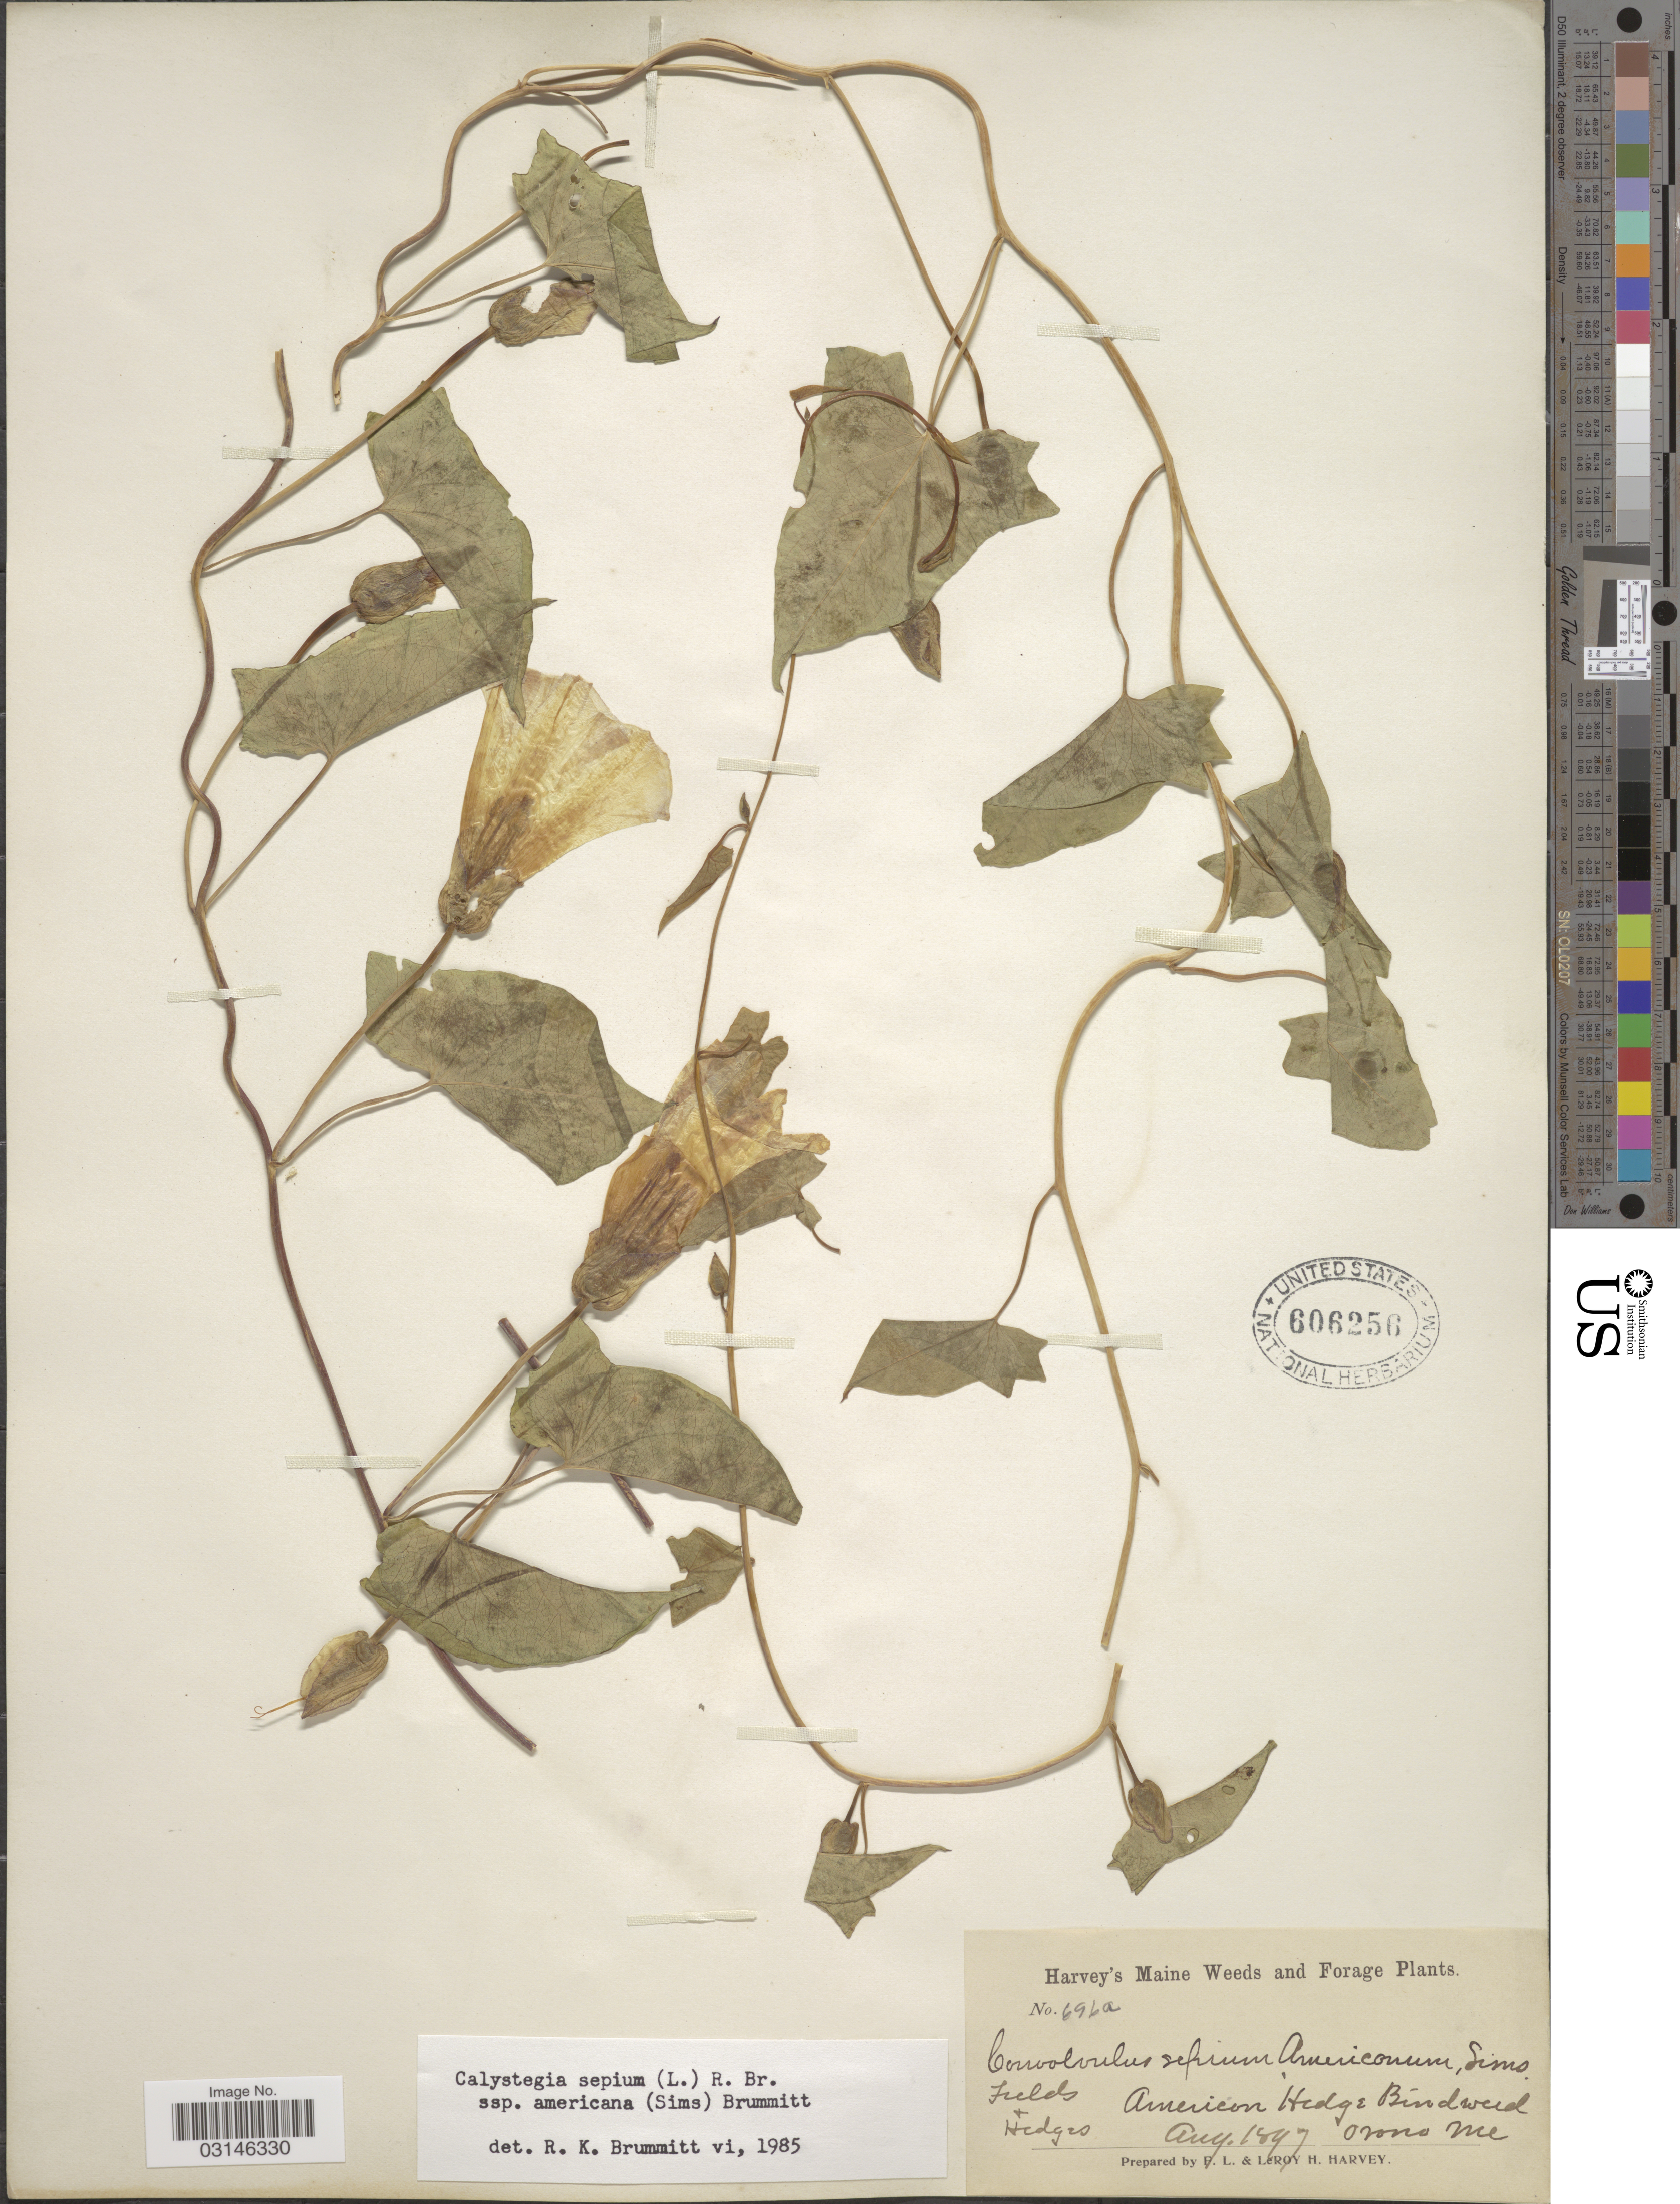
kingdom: Plantae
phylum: Tracheophyta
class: Magnoliopsida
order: Solanales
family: Convolvulaceae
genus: Calystegia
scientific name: Calystegia sepium subsp. americana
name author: (Sims) Brummitt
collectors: F. L. Harvey & L. H. Harvey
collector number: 696a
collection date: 1897-08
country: United States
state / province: Maine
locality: Maine Weeds and Forage, American Hedge Bindweed, Orono Me.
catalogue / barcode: US 606256